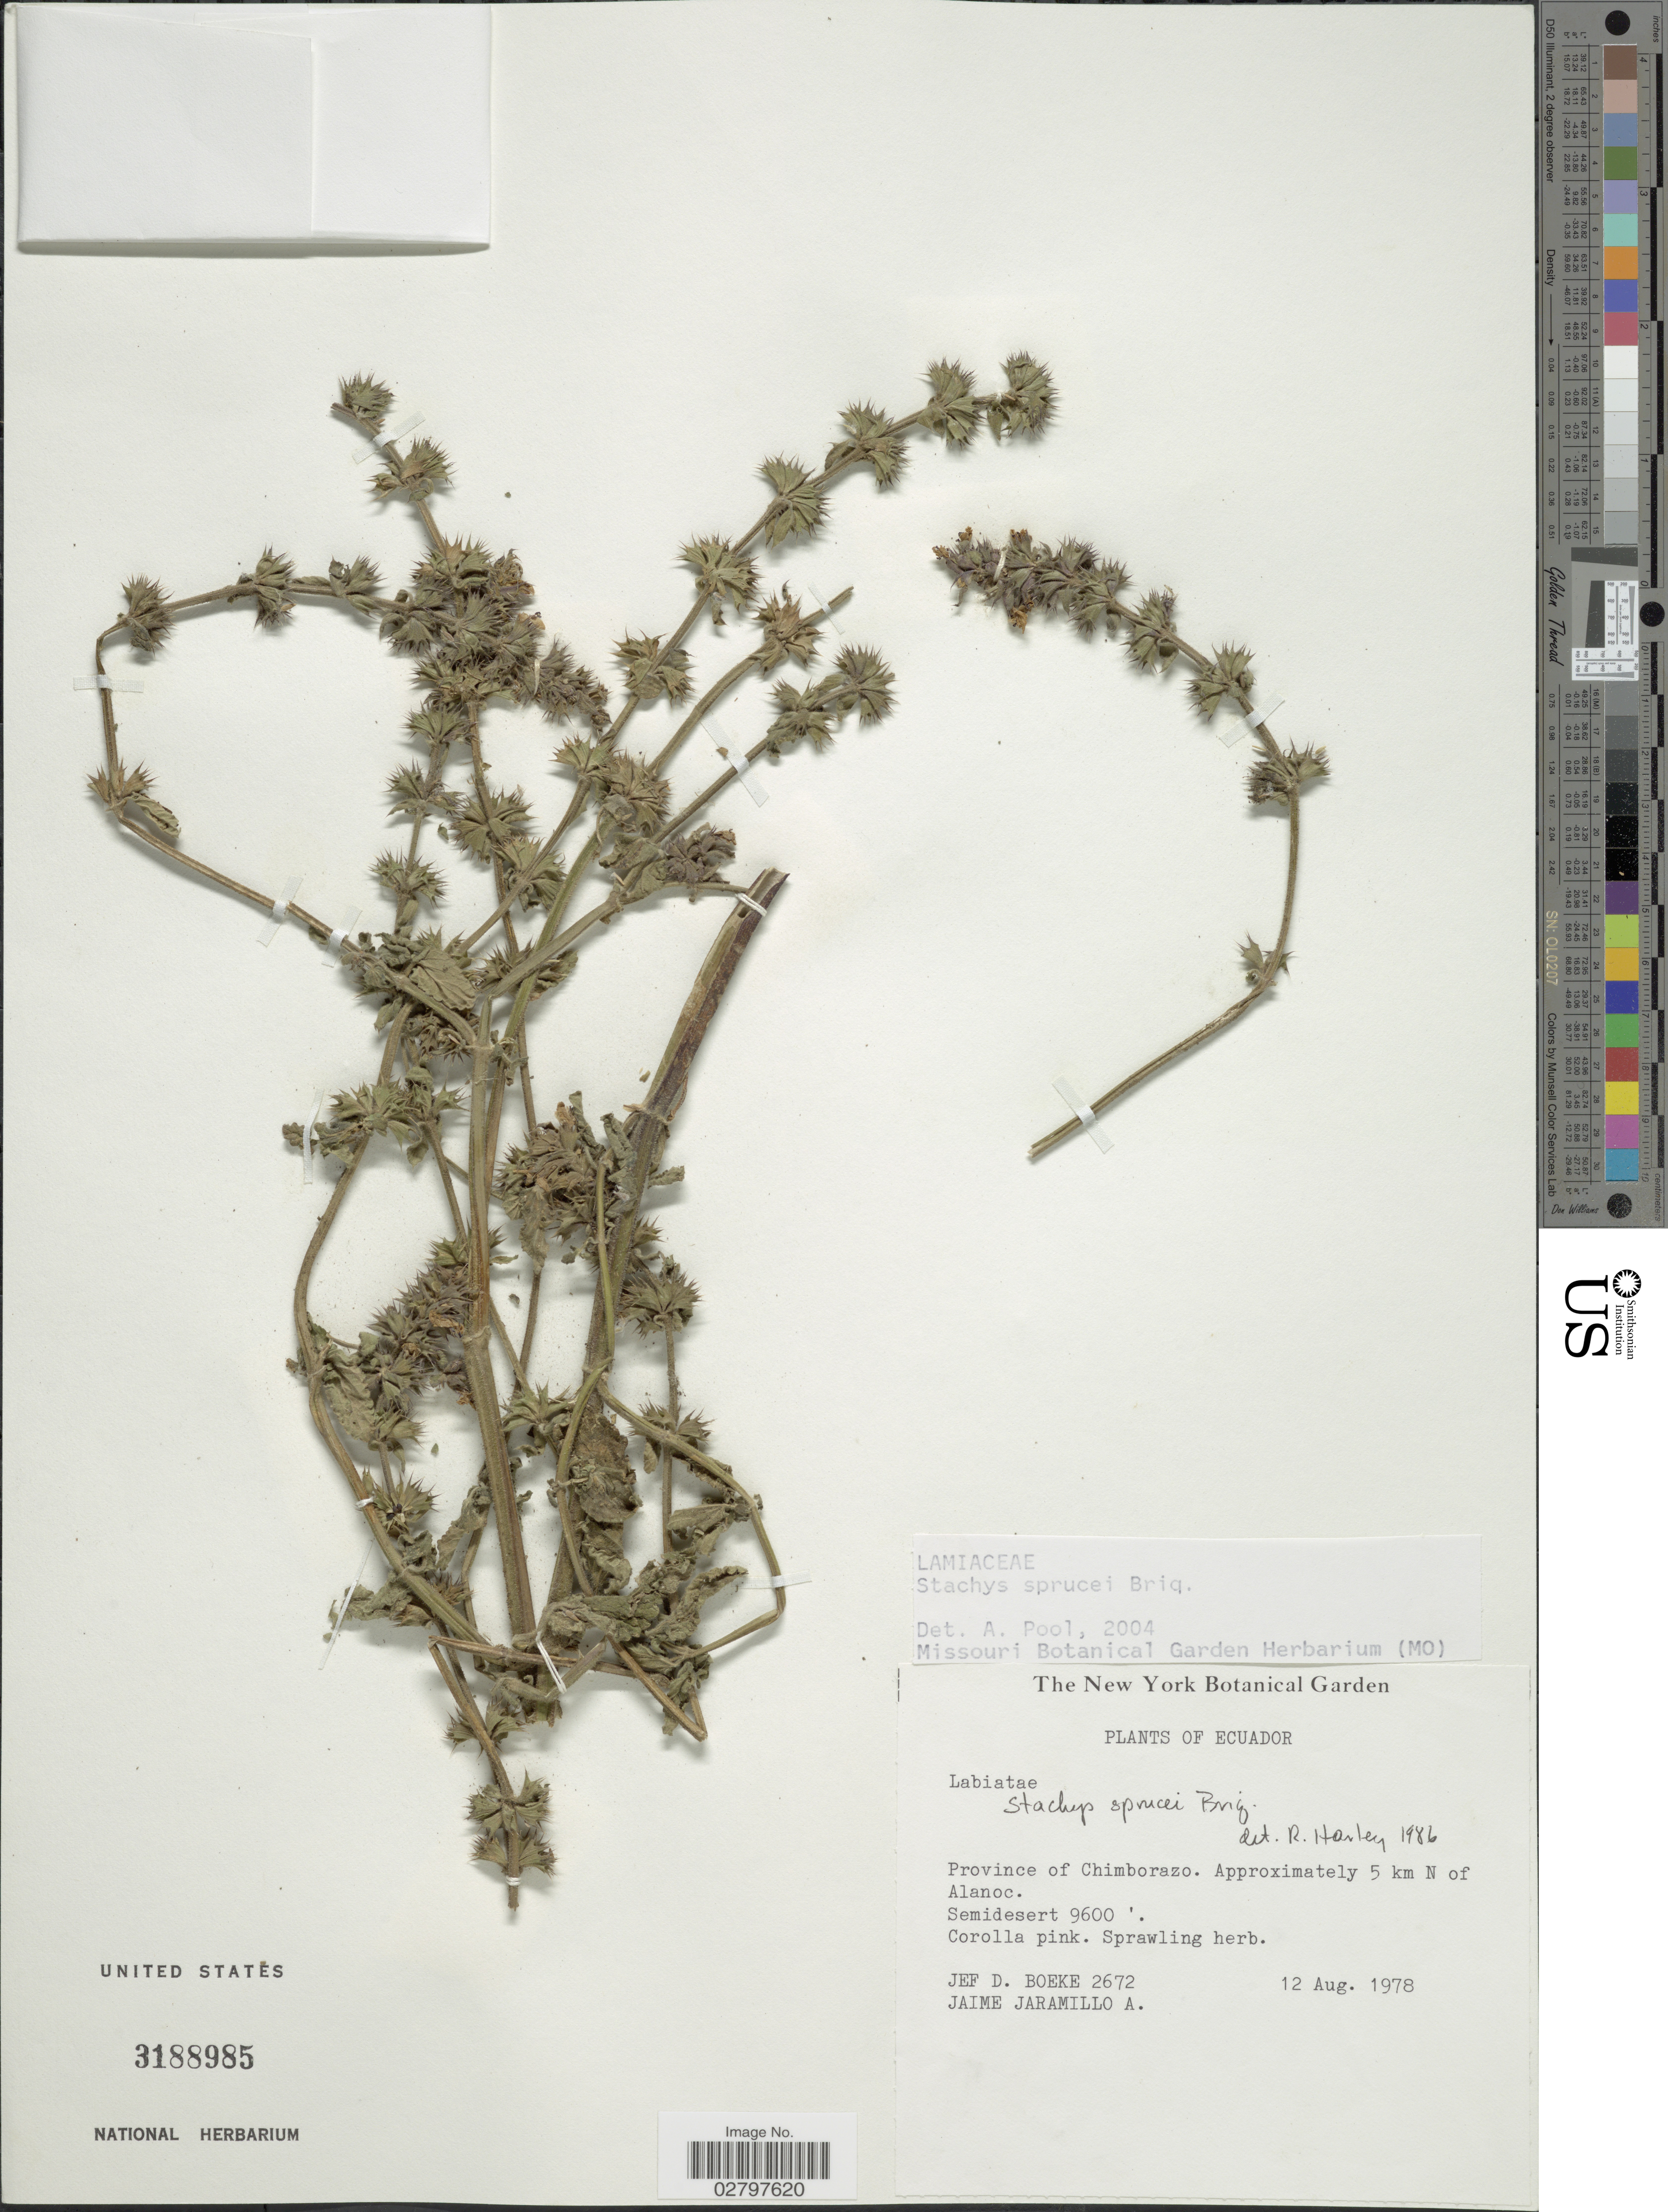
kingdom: Plantae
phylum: Tracheophyta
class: Magnoliopsida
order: Lamiales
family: Lamiaceae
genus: Stachys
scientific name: Stachys sprucei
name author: Briq.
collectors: J. Boeke & J. L. Jaramillo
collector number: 2672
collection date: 1978-08-12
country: Ecuador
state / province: Chimborazo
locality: Approximately 5 km N of Alanoc.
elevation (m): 2926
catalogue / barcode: US 3188985